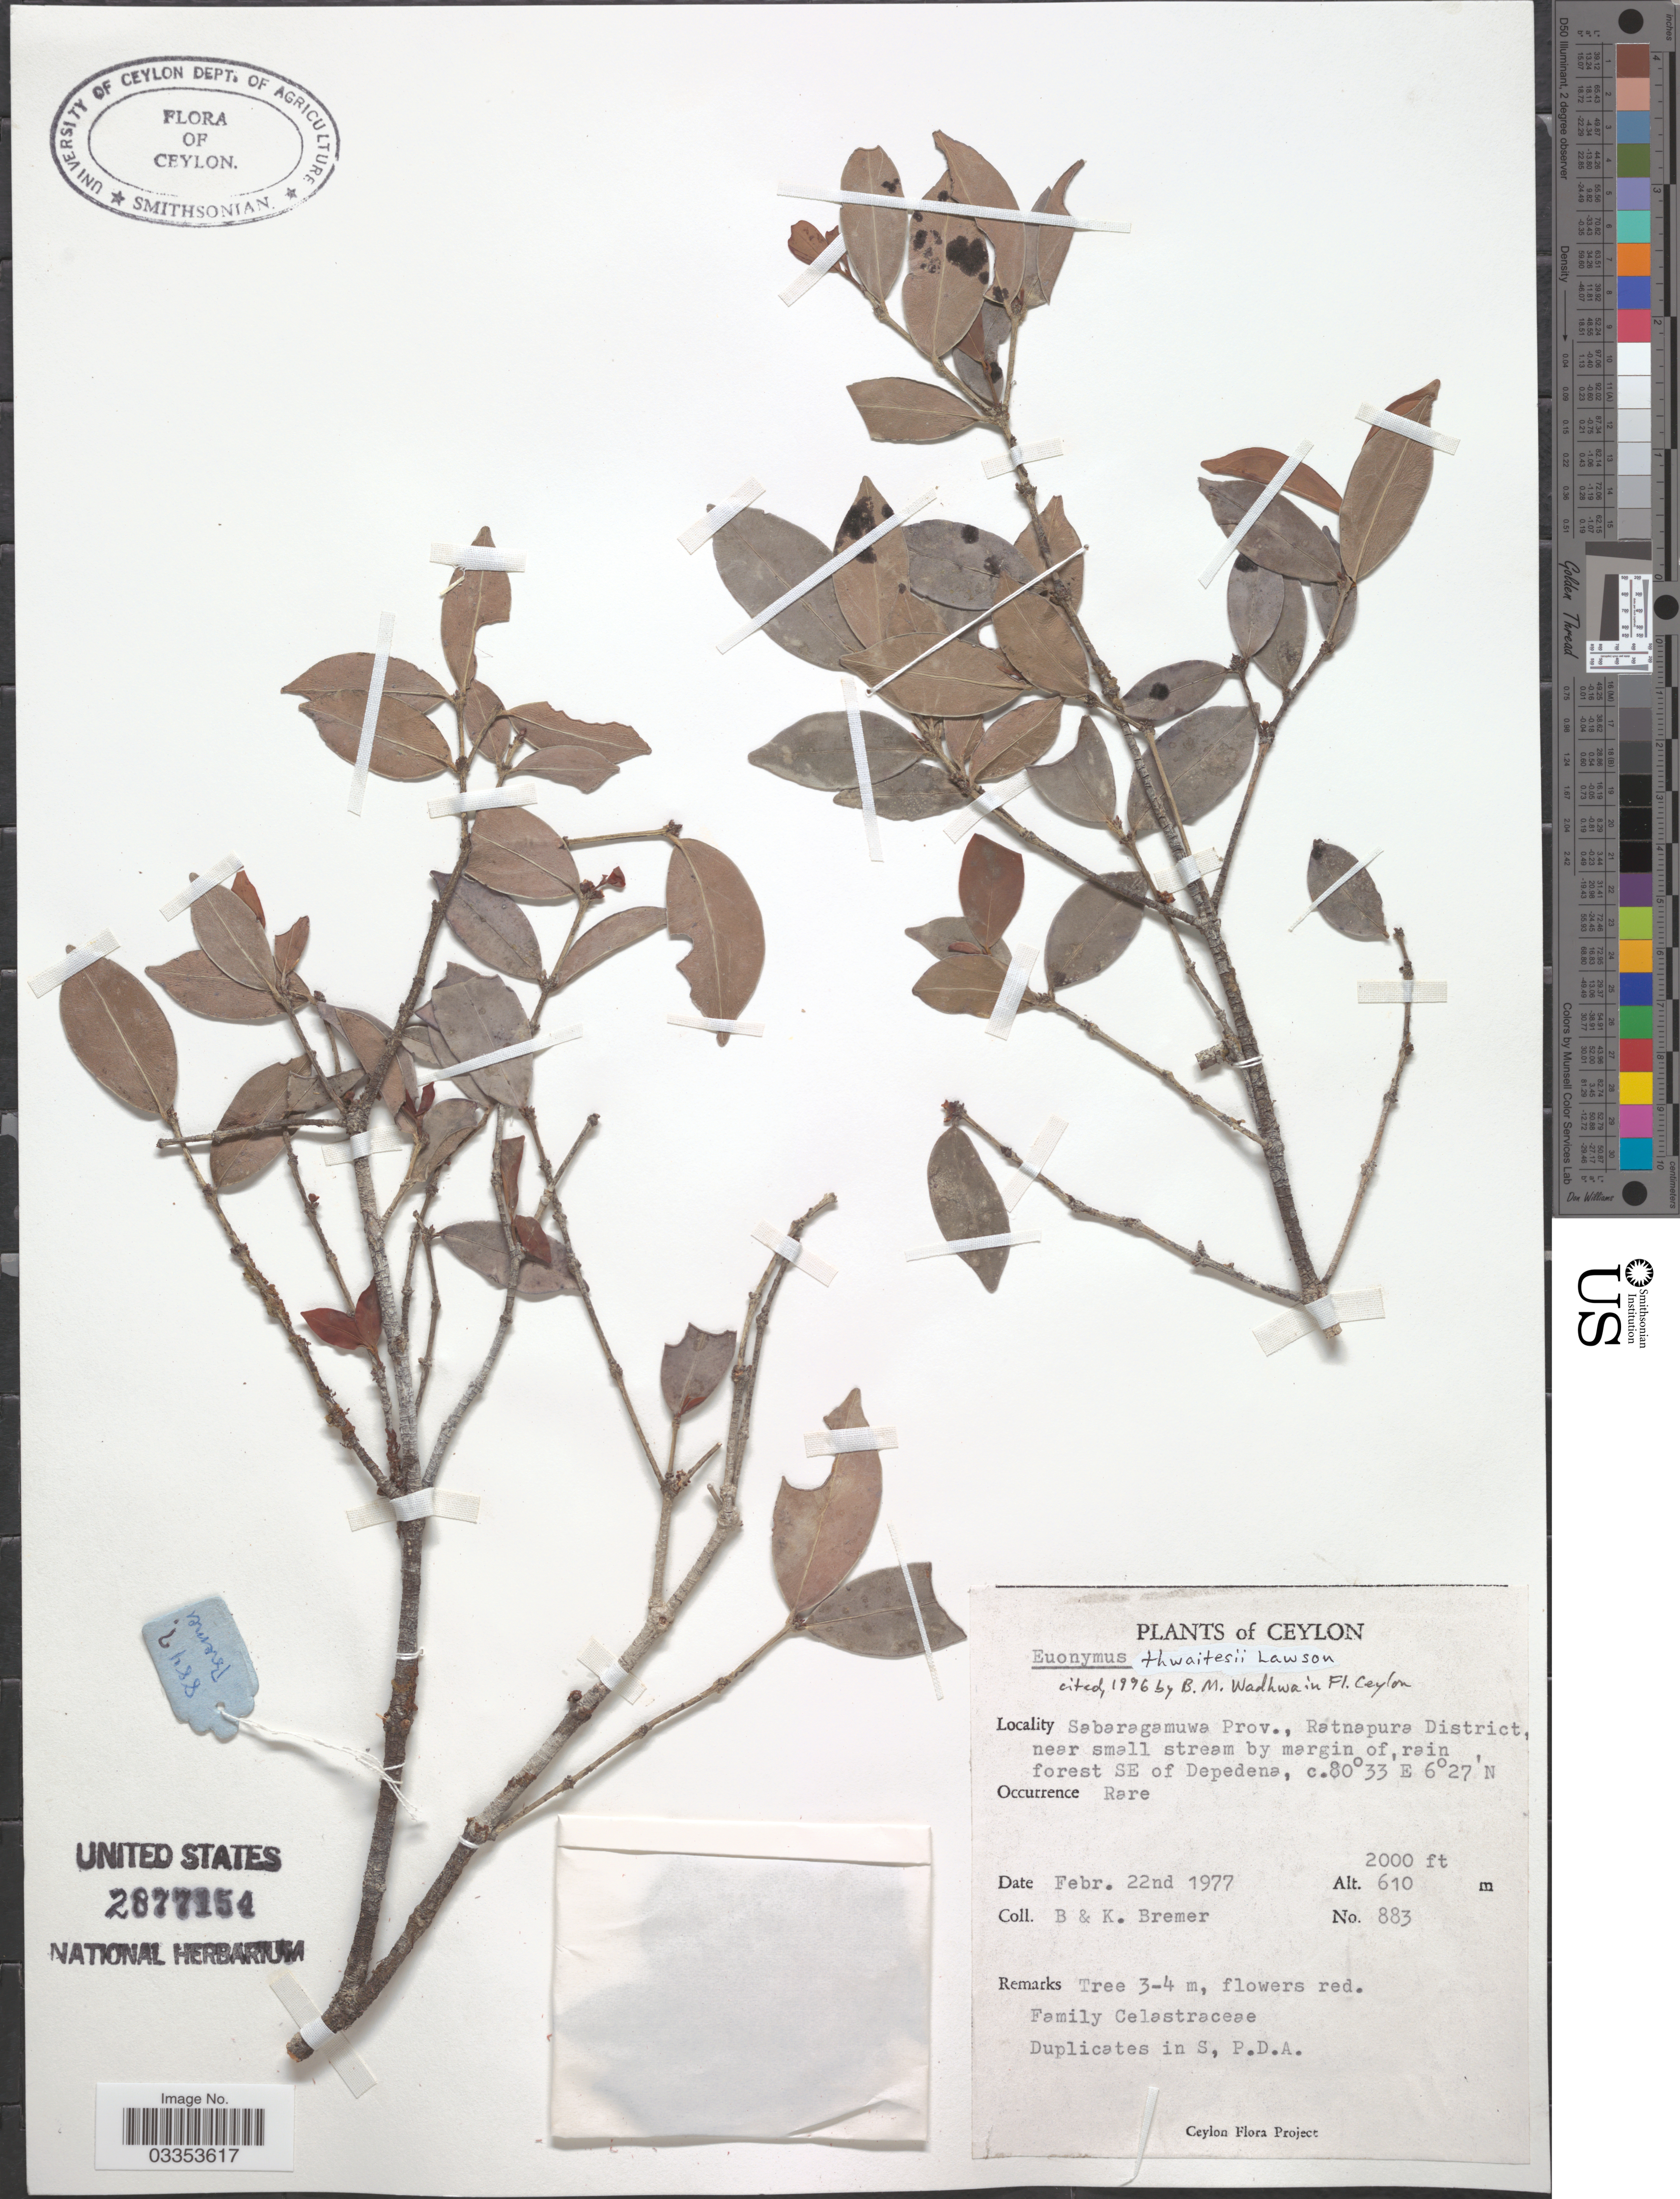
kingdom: Plantae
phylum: Tracheophyta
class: Magnoliopsida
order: Celastrales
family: Celastraceae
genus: Euonymus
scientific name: Euonymus thwaitesii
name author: M.A. Lawson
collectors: B. Bremer & K. Bremer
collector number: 883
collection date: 1977-02-22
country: Sri Lanka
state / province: Sabaragamuwa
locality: Ceylon. Sabaragamuwa Prov., Ratnapura District, near small stream by margin of rain forest SE of Dependena.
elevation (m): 610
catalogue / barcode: US 2877154